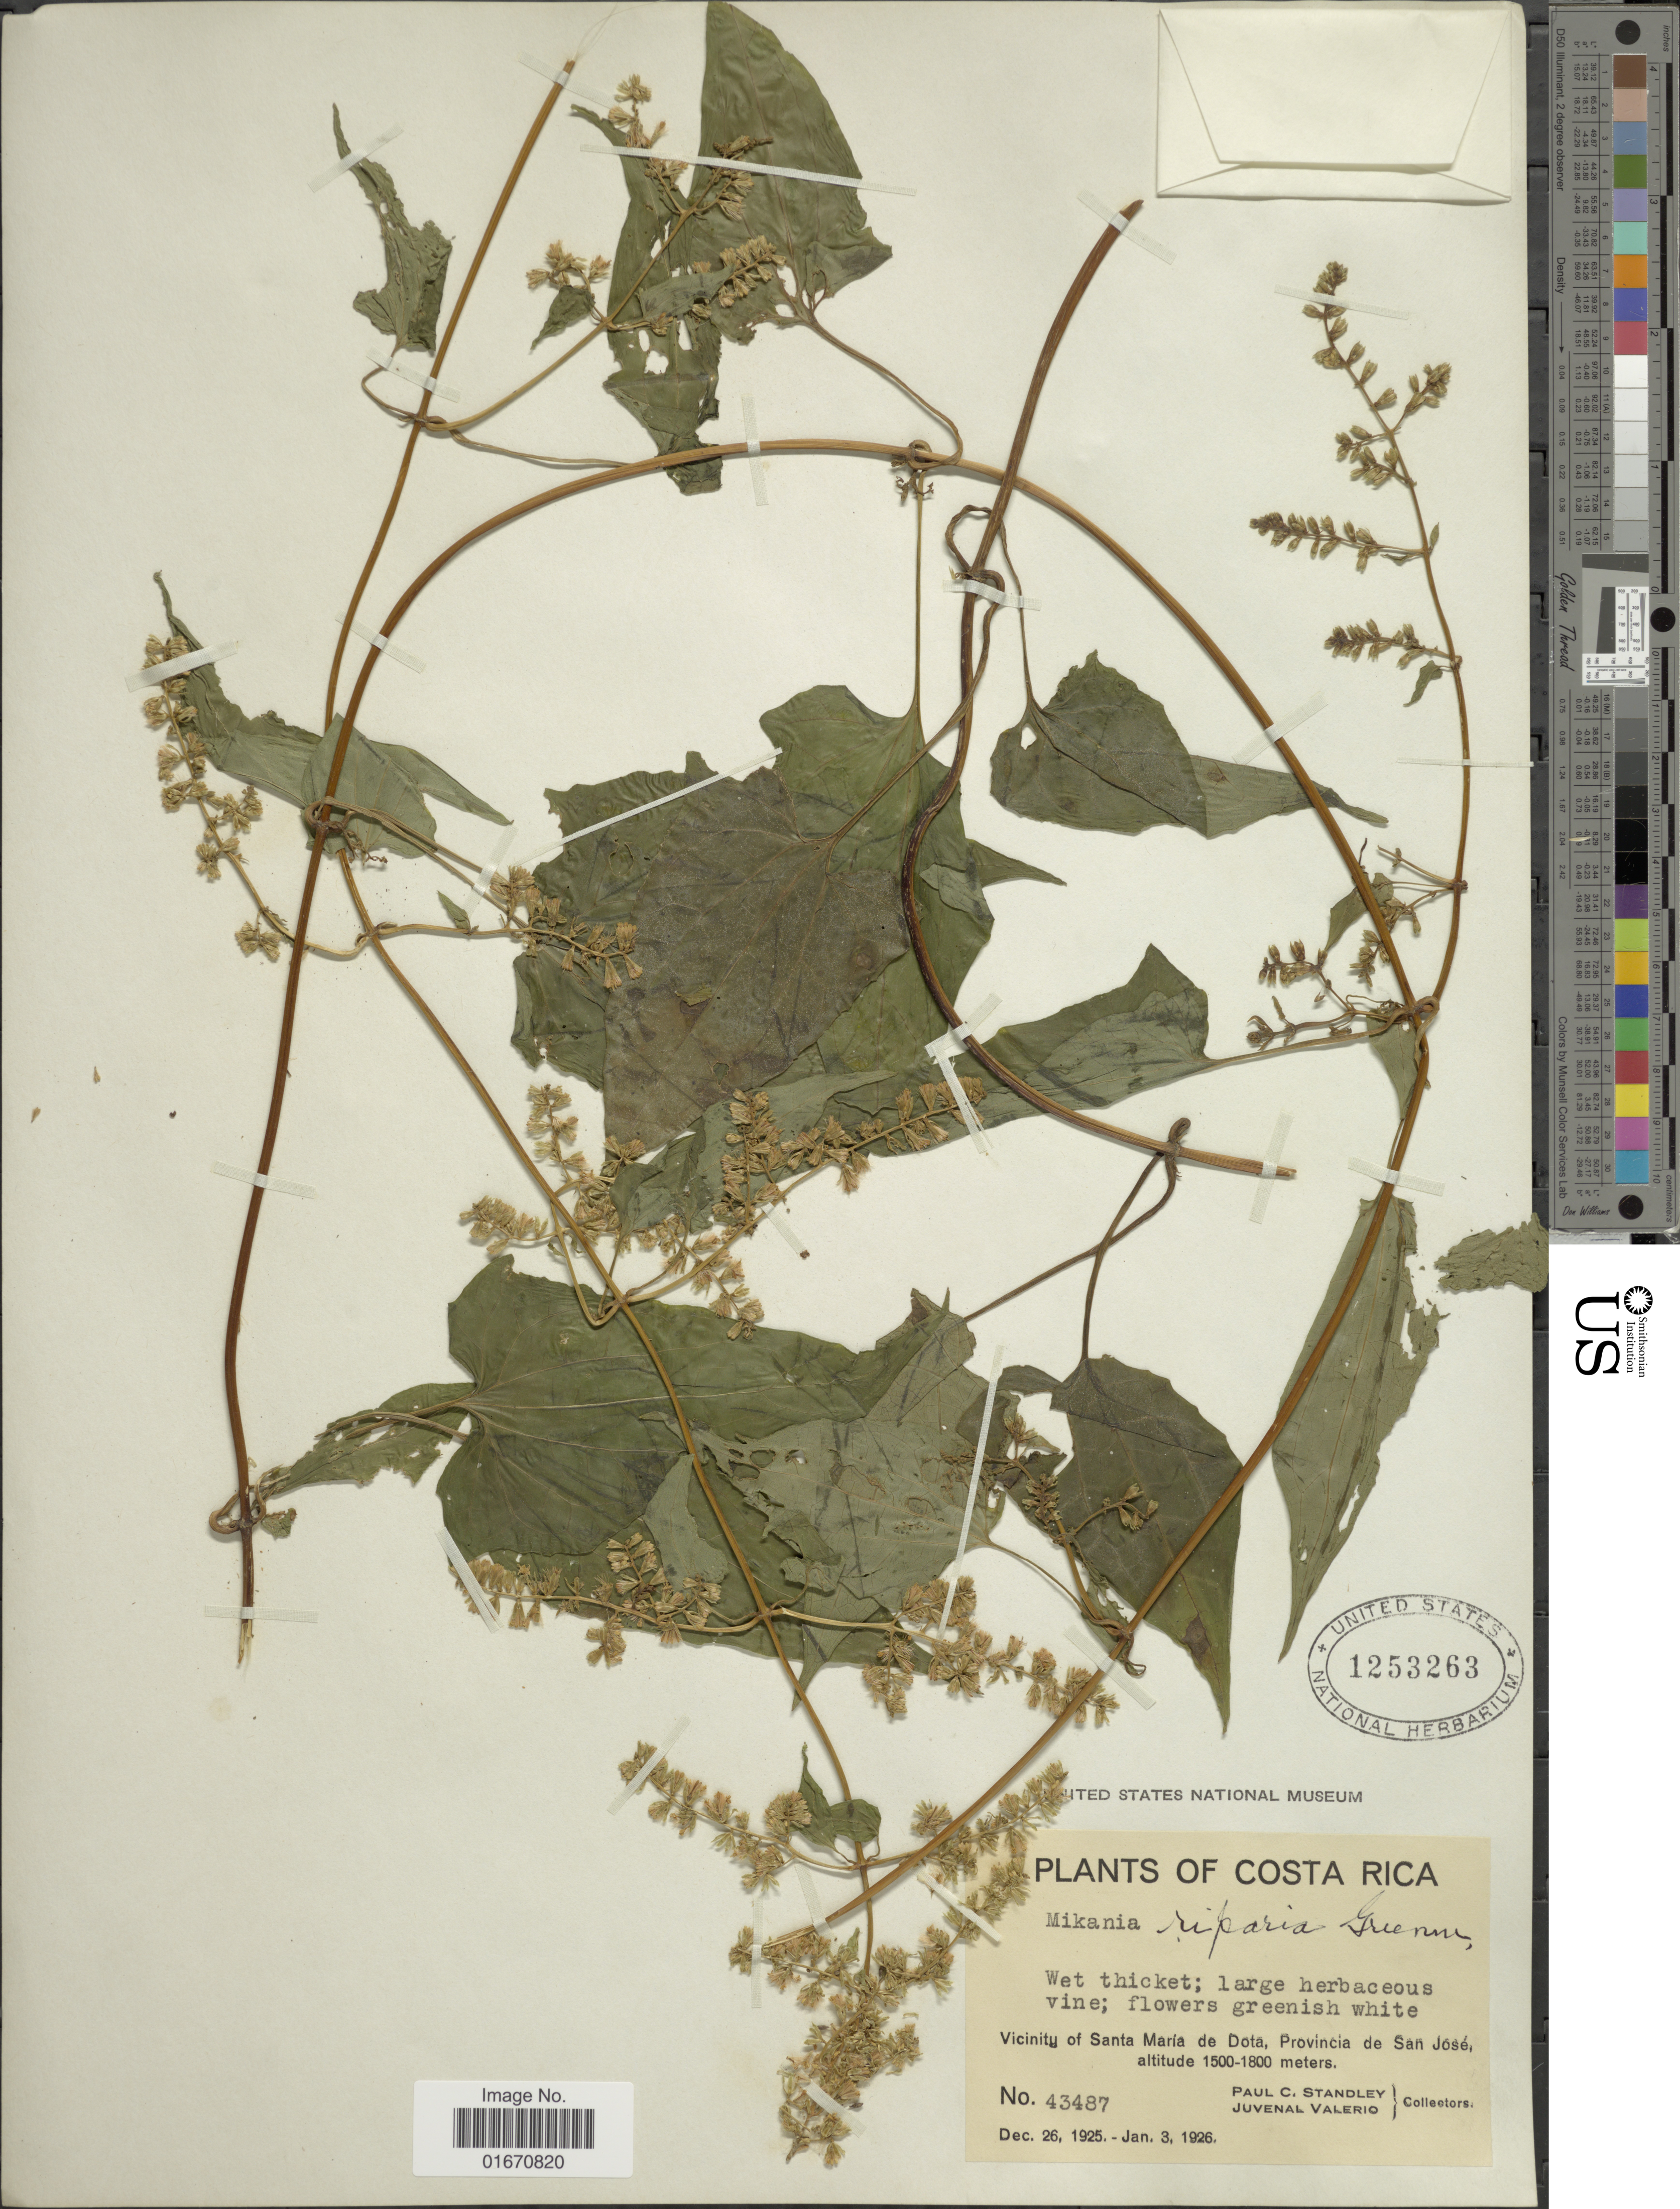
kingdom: Plantae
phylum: Tracheophyta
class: Magnoliopsida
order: Asterales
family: Asteraceae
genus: Mikania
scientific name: Mikania riparia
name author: Greenm. in B.L. Rob.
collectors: P. C. Standley & J. Valerio R.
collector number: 43487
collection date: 1925-12-26/1926-01-03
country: Costa Rica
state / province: San José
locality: Vicinity of Santa Maria de Dota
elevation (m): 1500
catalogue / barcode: US 1253263